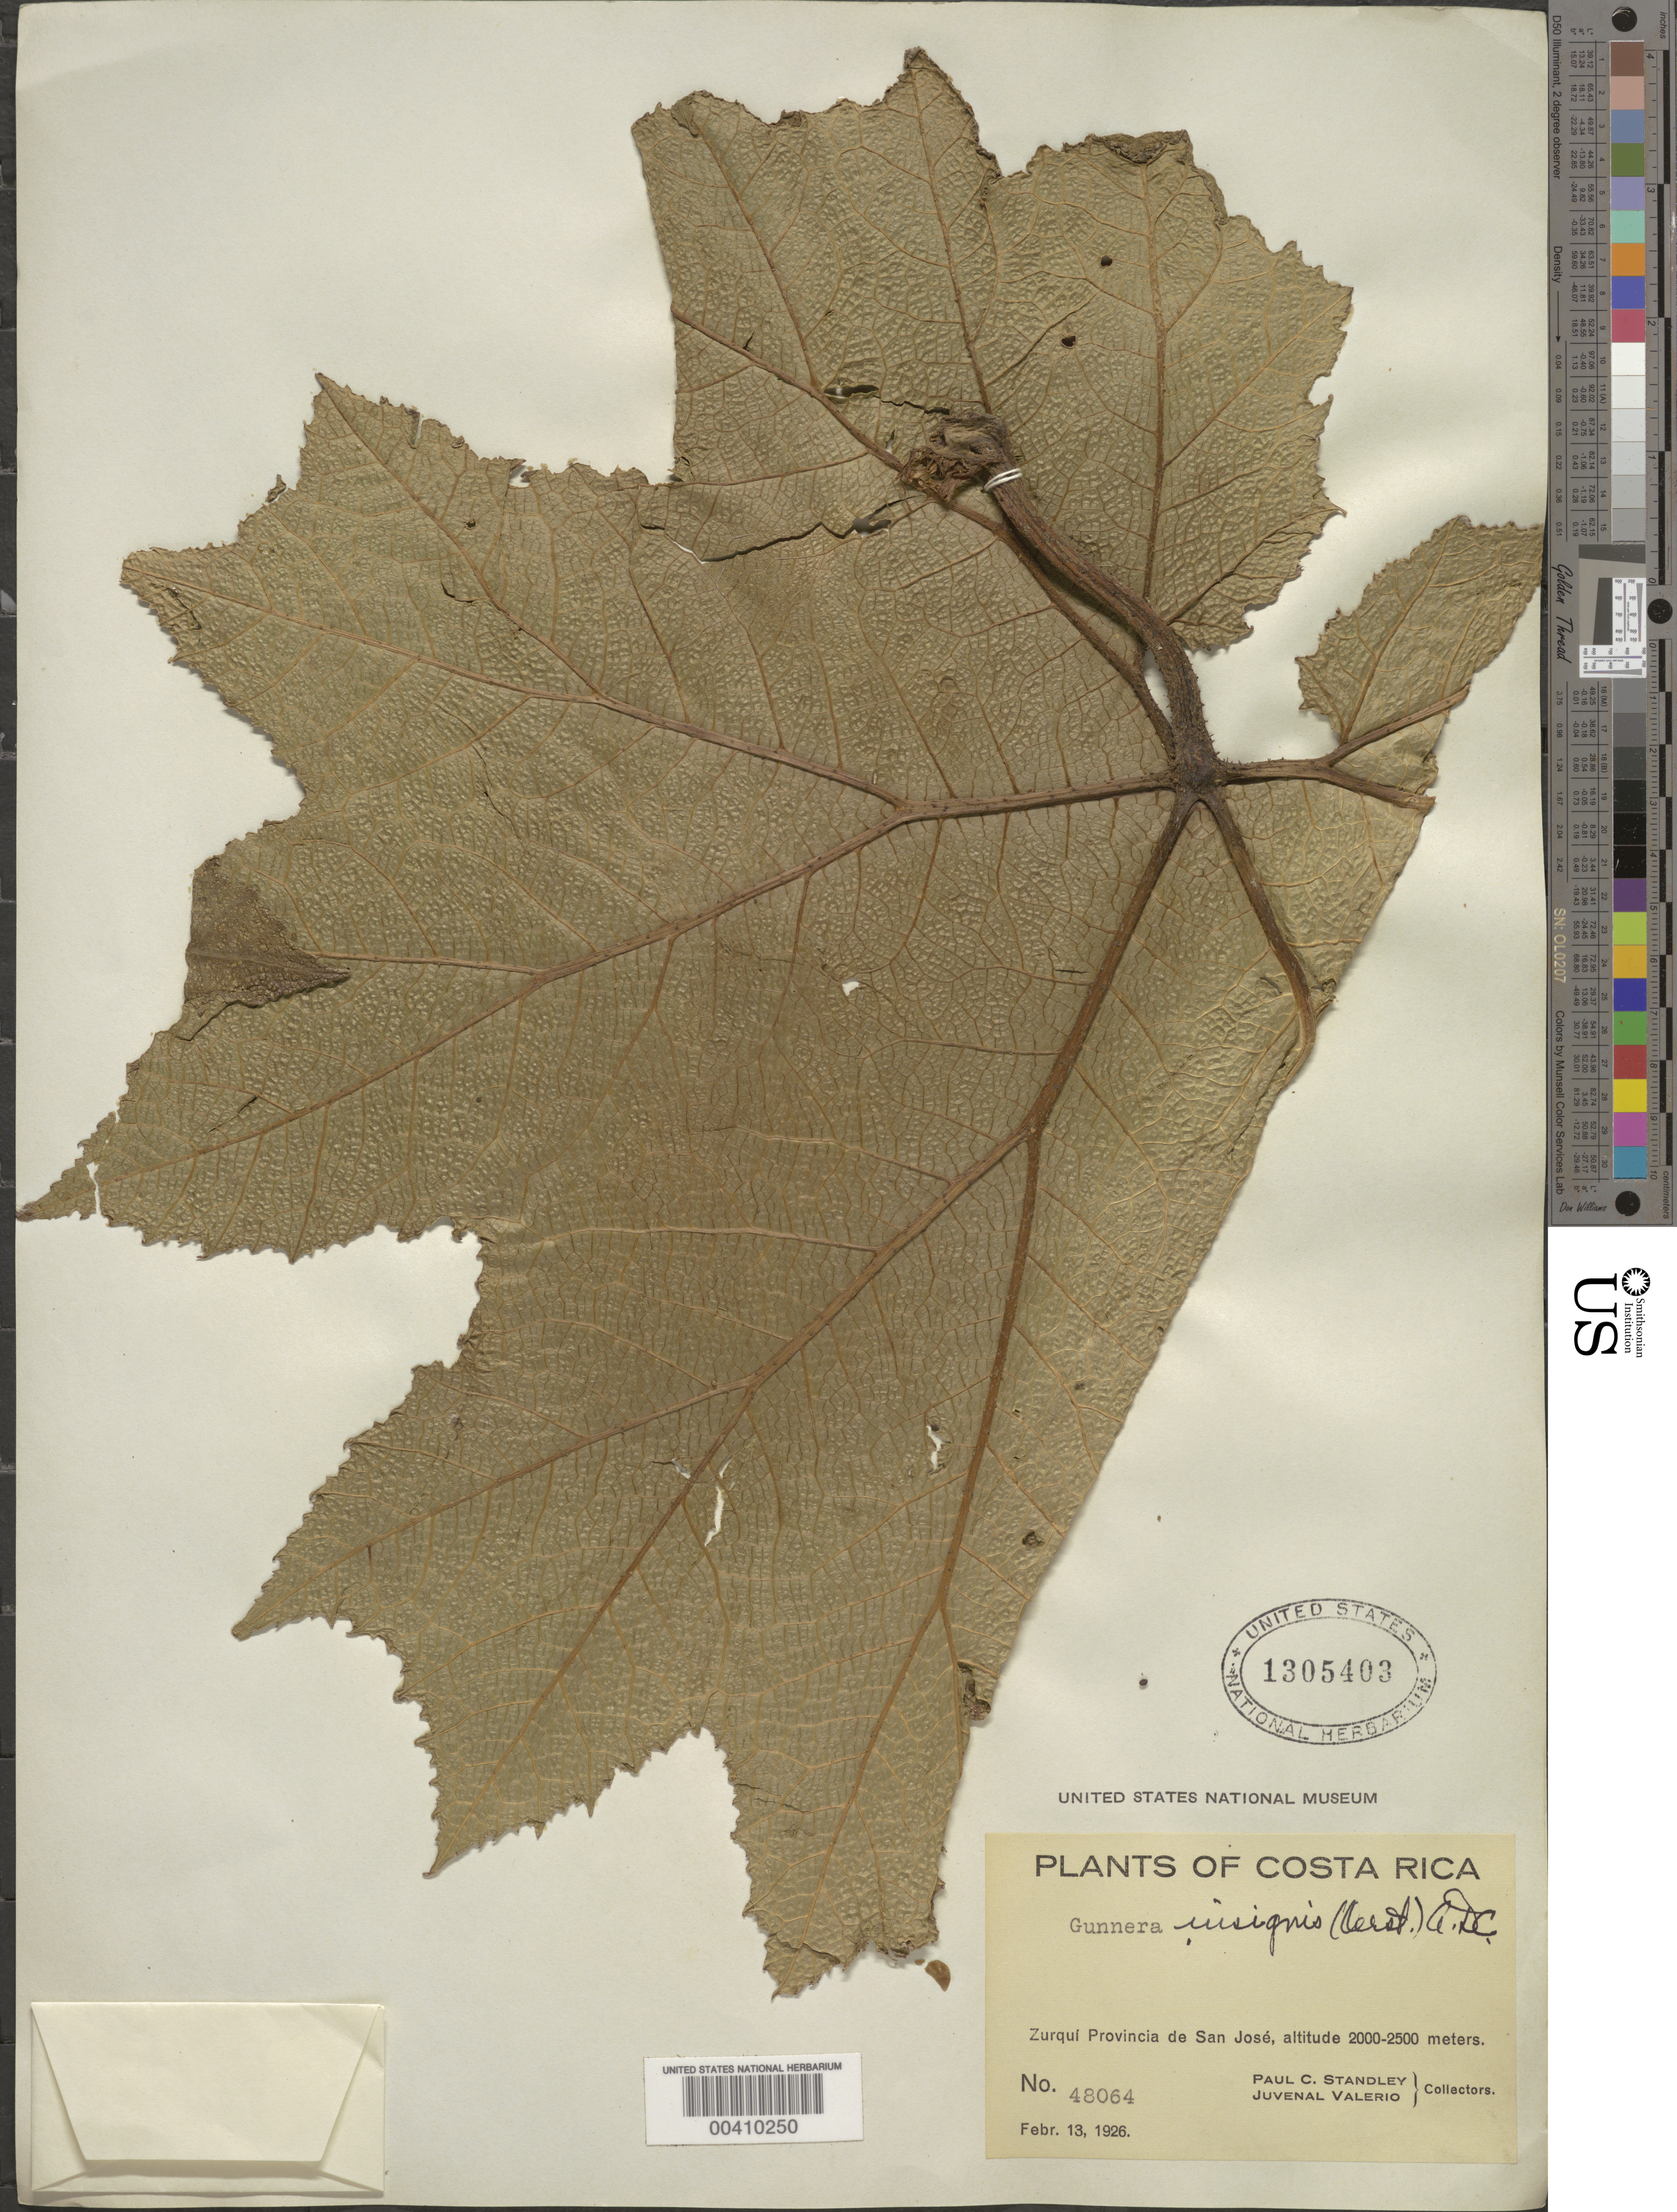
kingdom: Plantae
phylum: Tracheophyta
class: Magnoliopsida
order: Gunnerales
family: Gunneraceae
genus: Gunnera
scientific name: Gunnera insignis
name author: (Oerst.) A. DC.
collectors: P. C. Standley & J. Valerio R.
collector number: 48064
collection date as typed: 13 Feb 1926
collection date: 1926-02-13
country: Costa Rica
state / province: San José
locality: Zurquí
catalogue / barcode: US 1305403